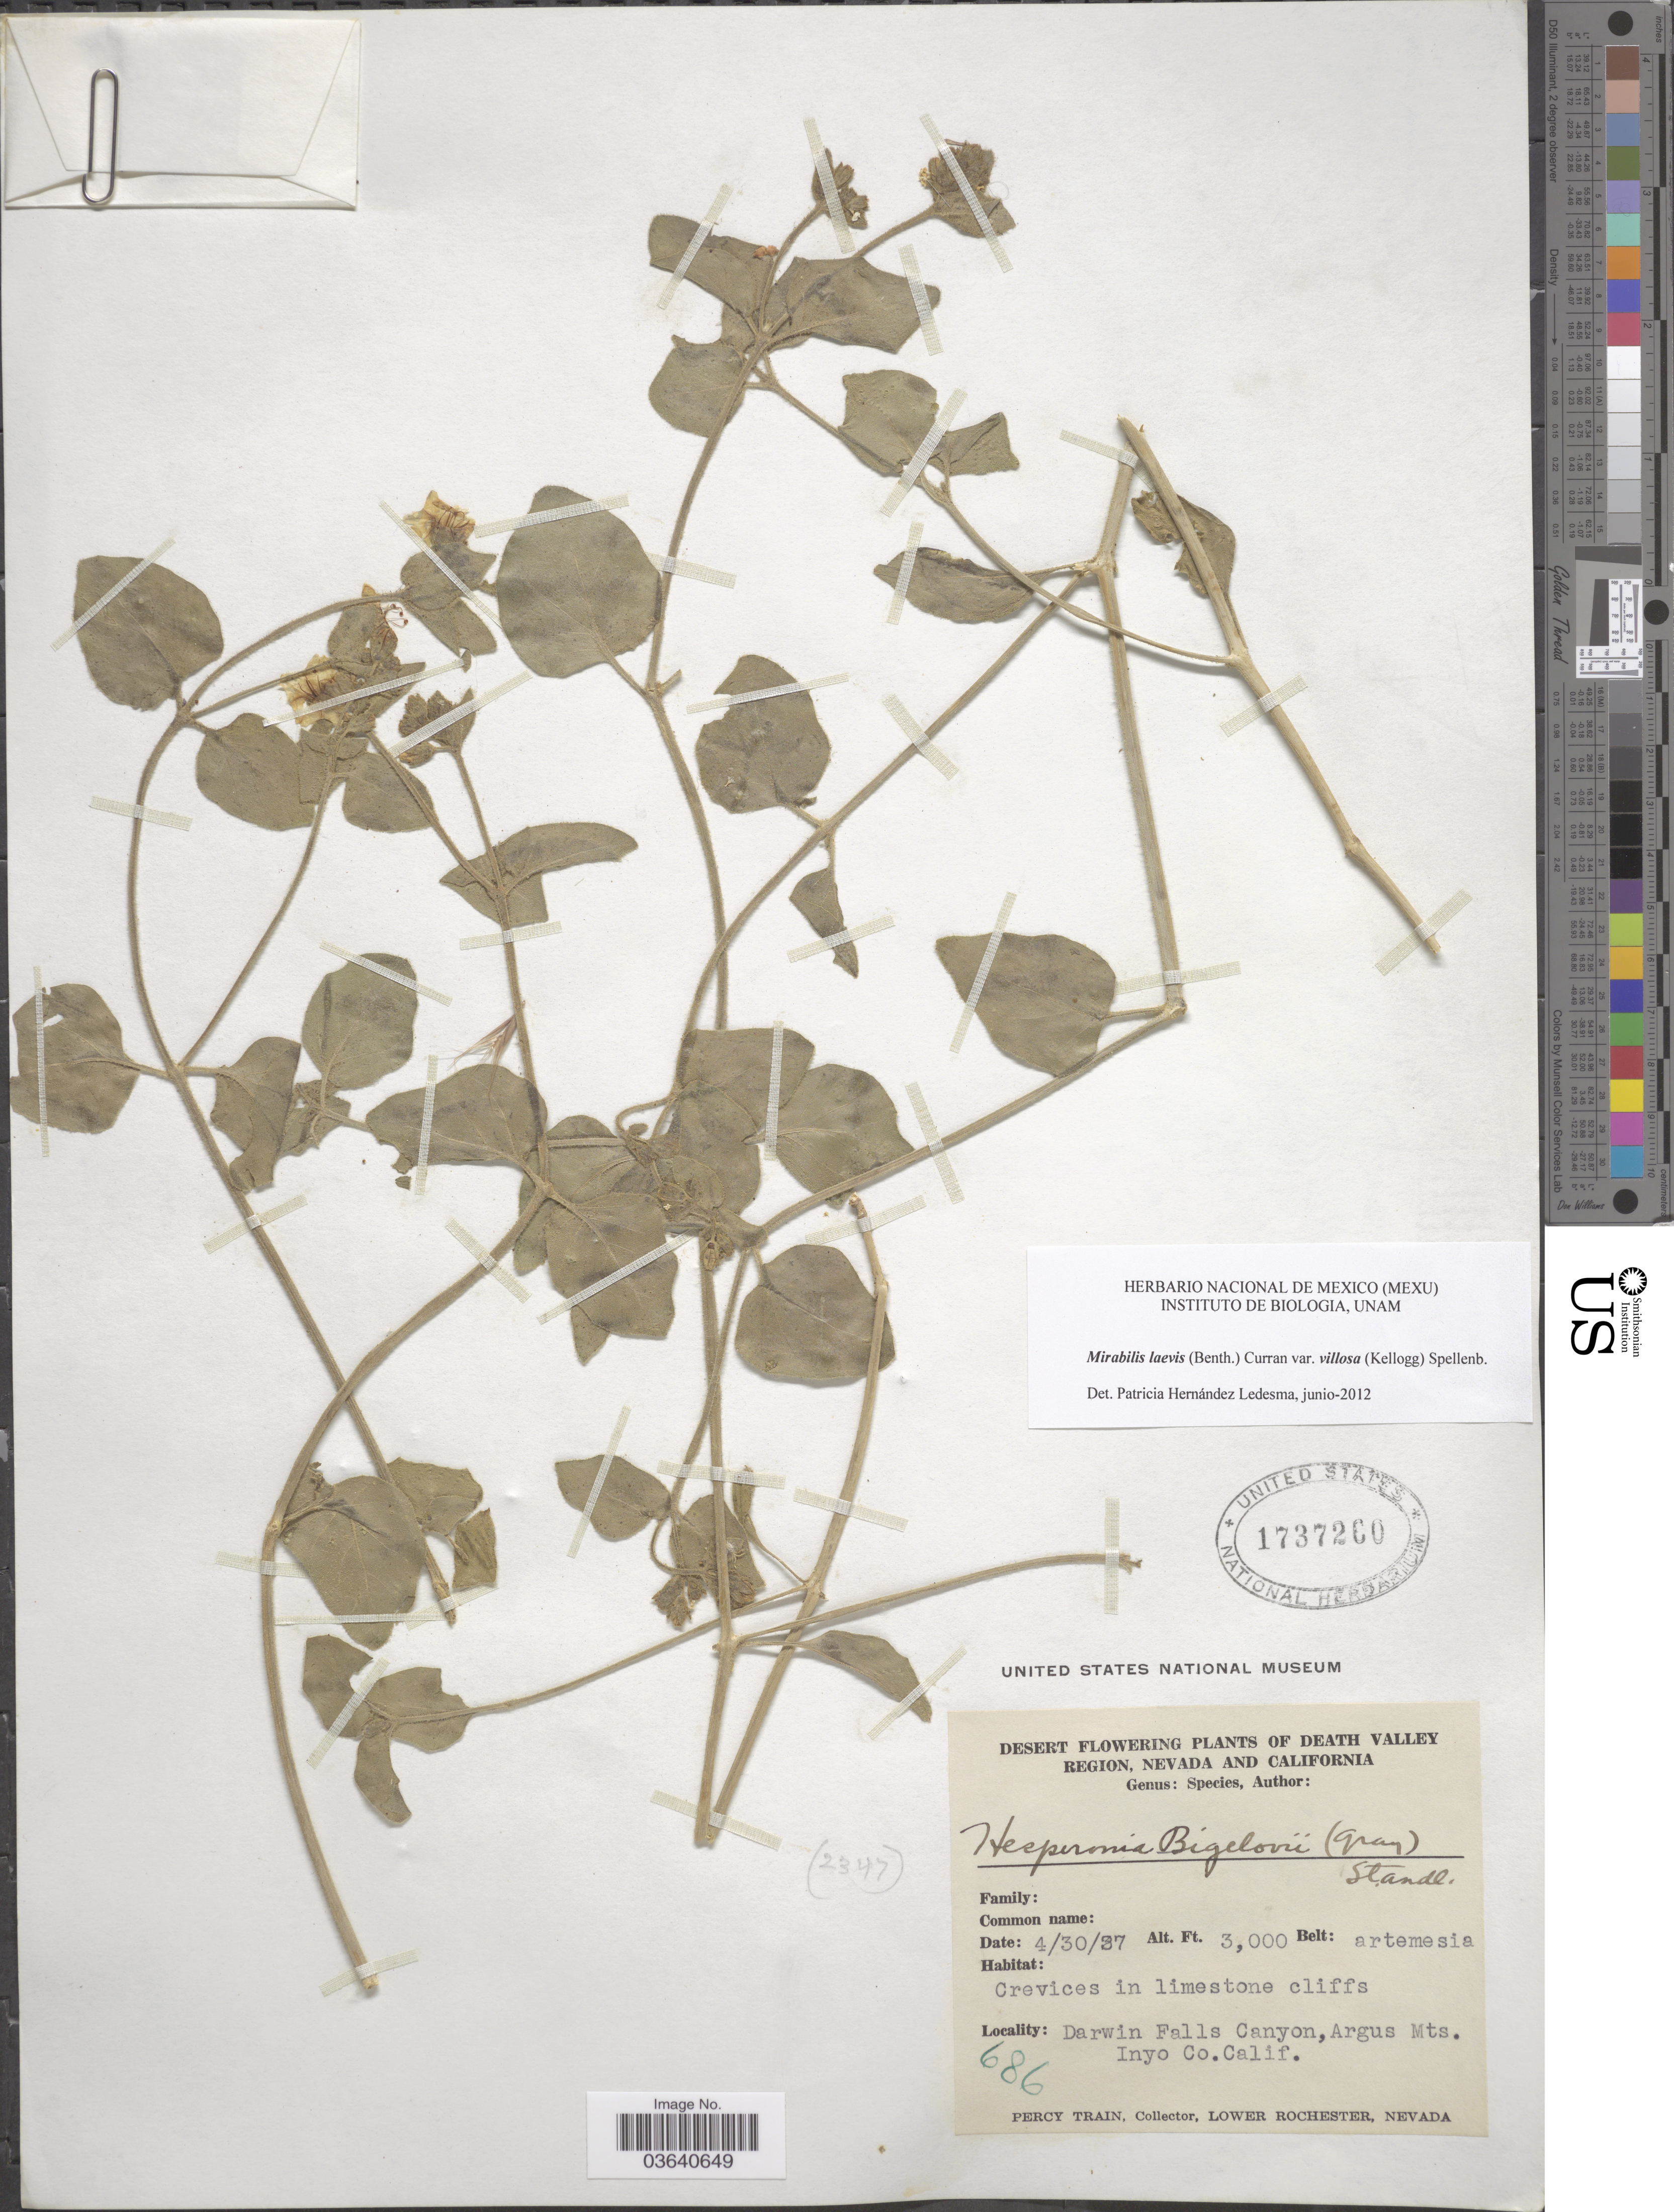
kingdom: Plantae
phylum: Tracheophyta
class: Magnoliopsida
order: Caryophyllales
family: Nyctaginaceae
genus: Mirabilis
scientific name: Mirabilis laevis var. villosa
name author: (Kellogg) Spellenb.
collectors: P. Train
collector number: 686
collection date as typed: Transcribed d/m/y: 30/4/87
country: United States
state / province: California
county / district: Inyo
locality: Death Valley Region, Darwin Falls Canyon, Argus Mts., Inyo Co.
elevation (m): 914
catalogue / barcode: US 1737260